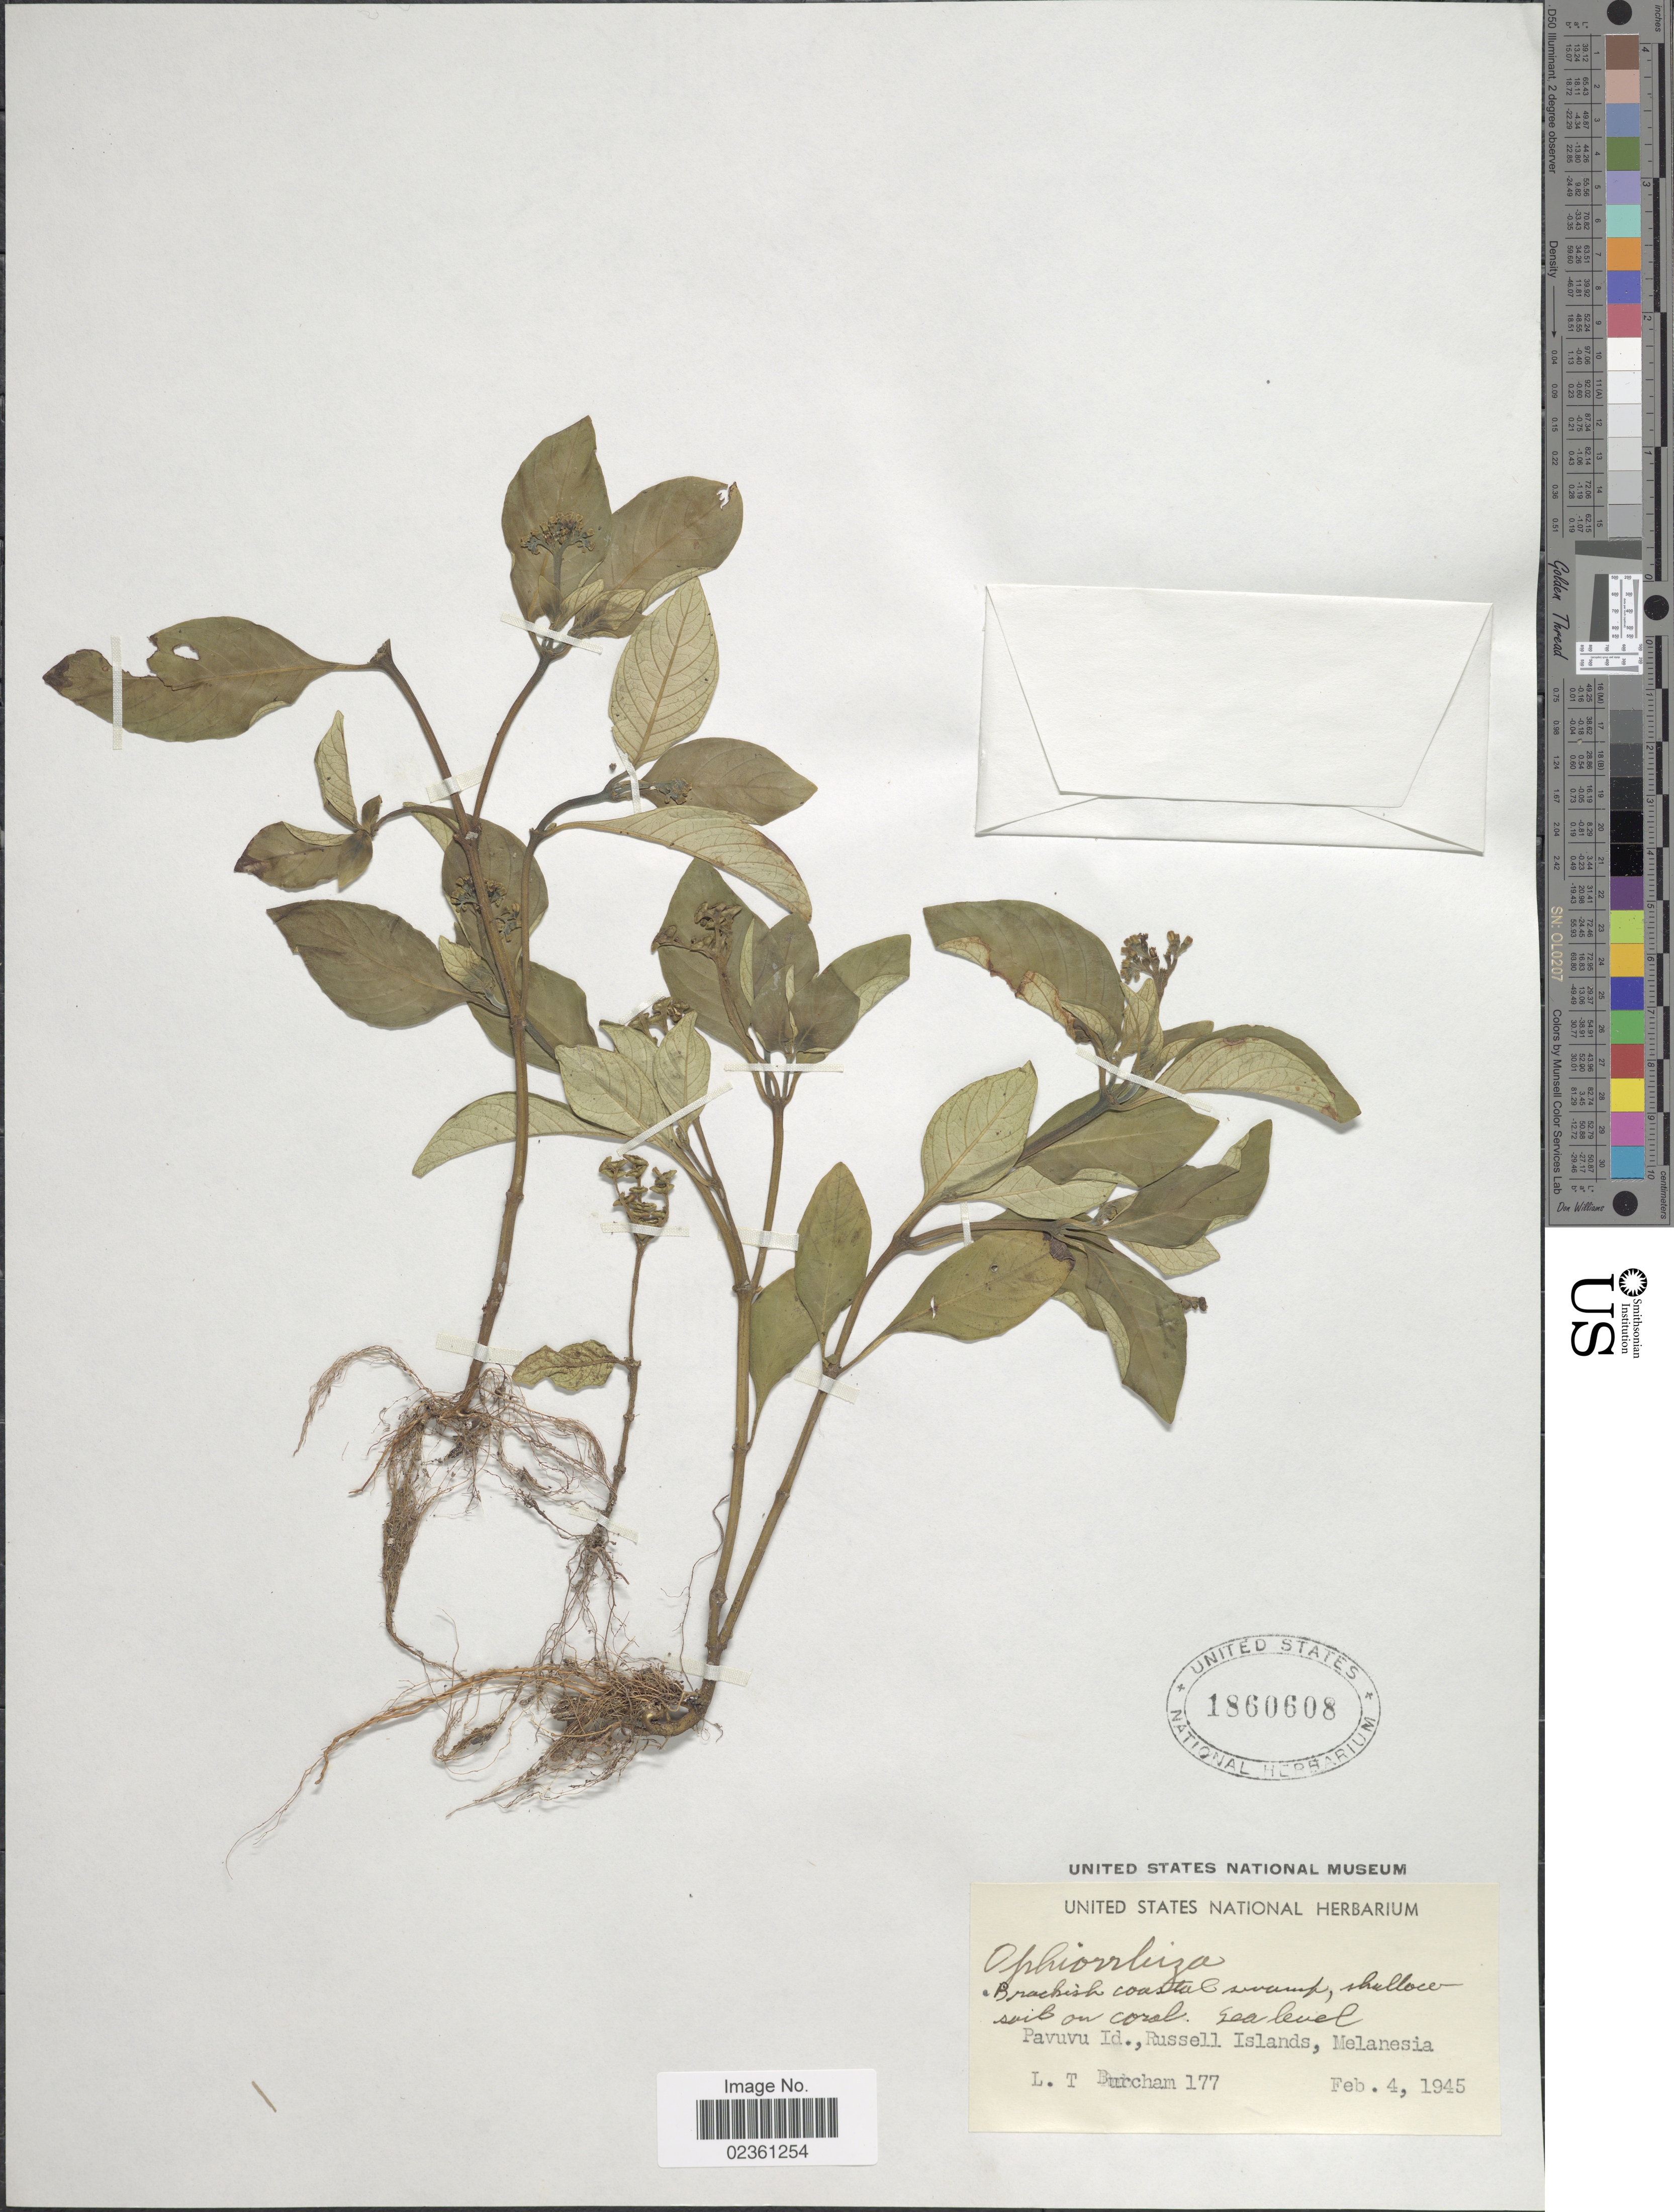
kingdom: Plantae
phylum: Tracheophyta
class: Magnoliopsida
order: Gentianales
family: Rubiaceae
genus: Ophiorrhiza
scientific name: Ophiorrhiza sp.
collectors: L. Burcham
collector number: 177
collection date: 1945-02-04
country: Solomon Islands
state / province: Solomon Islands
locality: Brackish coastal swamp, Pavuvu Id., Russell Islands, Melanesia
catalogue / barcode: US 1860608